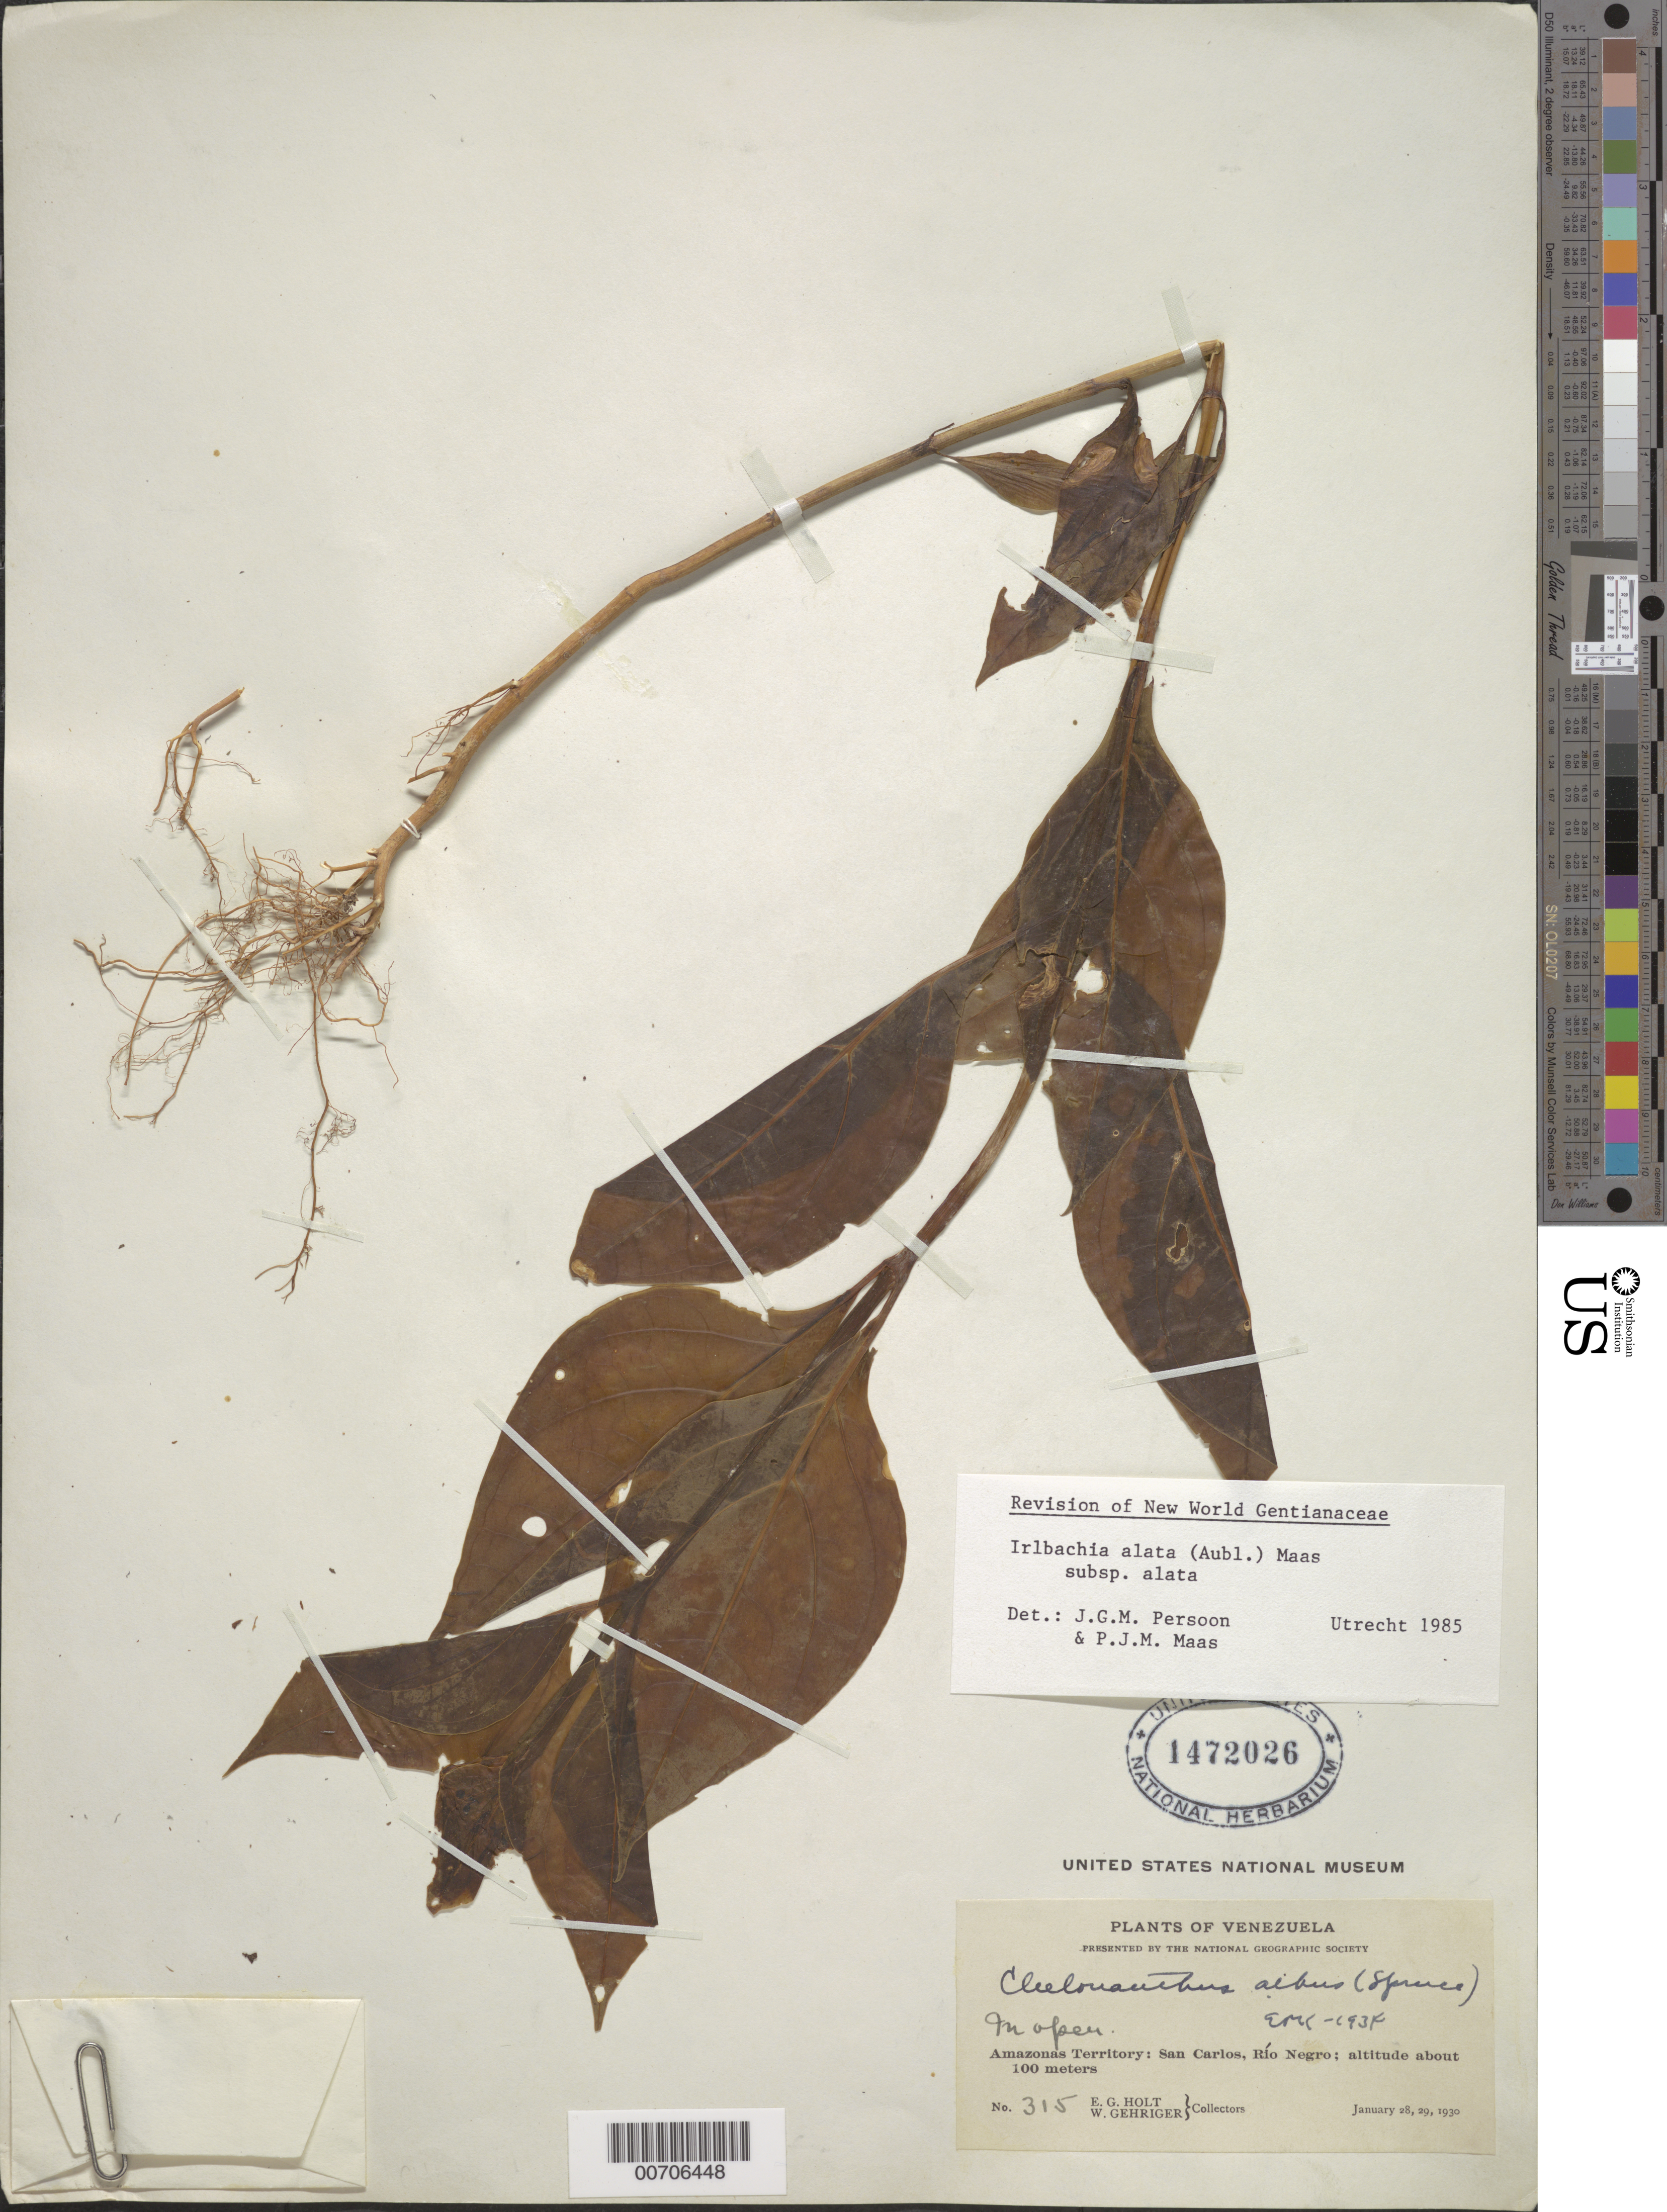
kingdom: Plantae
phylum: Tracheophyta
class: Magnoliopsida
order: Gentianales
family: Gentianaceae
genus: Irlbachia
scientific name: Irlbachia alata subsp. alata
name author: (Aubl.) Maas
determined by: Persoon, J. G.; Maas, P. J.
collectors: E. Holt & W. Gehriger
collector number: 315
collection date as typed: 28-Jan-30 to 29-Jan-30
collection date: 1930-01-28/1930-01-29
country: Venezuela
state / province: Amazonas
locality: San Carlos de Río Negro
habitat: In open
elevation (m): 100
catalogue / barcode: US 1472026